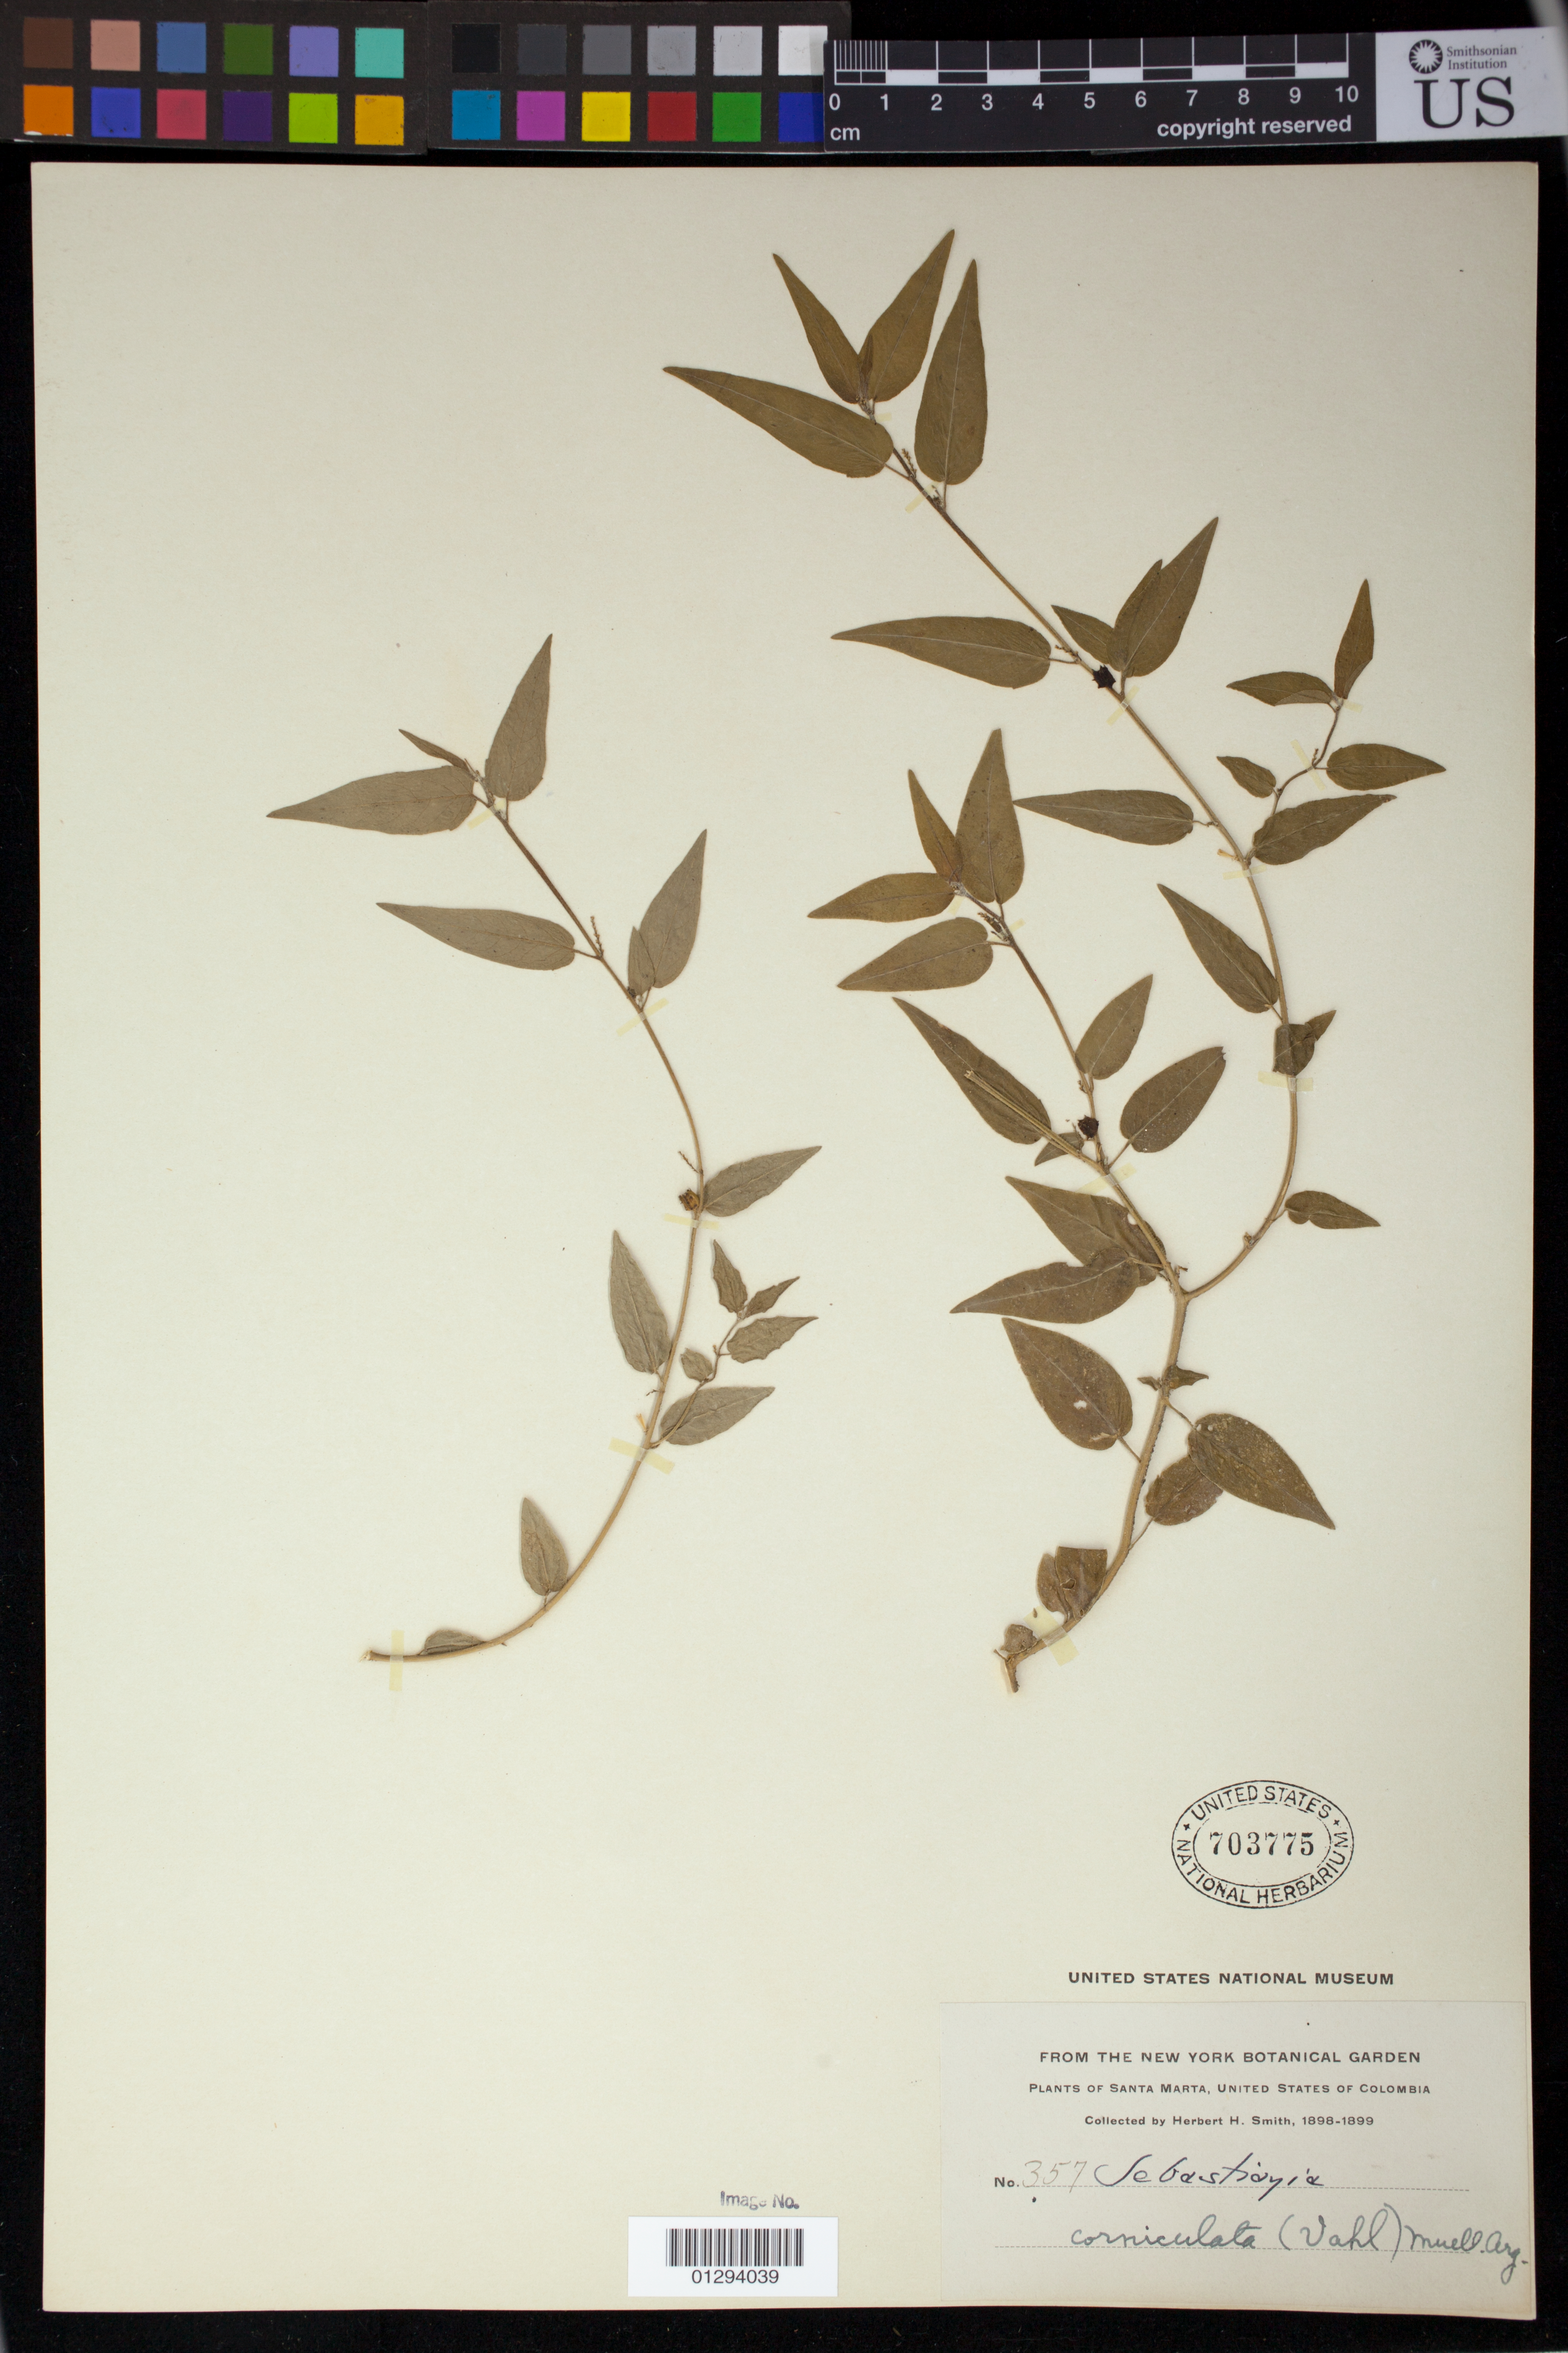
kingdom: Plantae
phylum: Tracheophyta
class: Magnoliopsida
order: Malpighiales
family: Euphorbiaceae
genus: Sebastiania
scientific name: Sebastiania commersoniana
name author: (Baill.) L.B. Sm. & Downs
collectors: H. H. Smith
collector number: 357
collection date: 1898/1899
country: Colombia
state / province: Magdalena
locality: Santa Marta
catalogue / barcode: US 703775